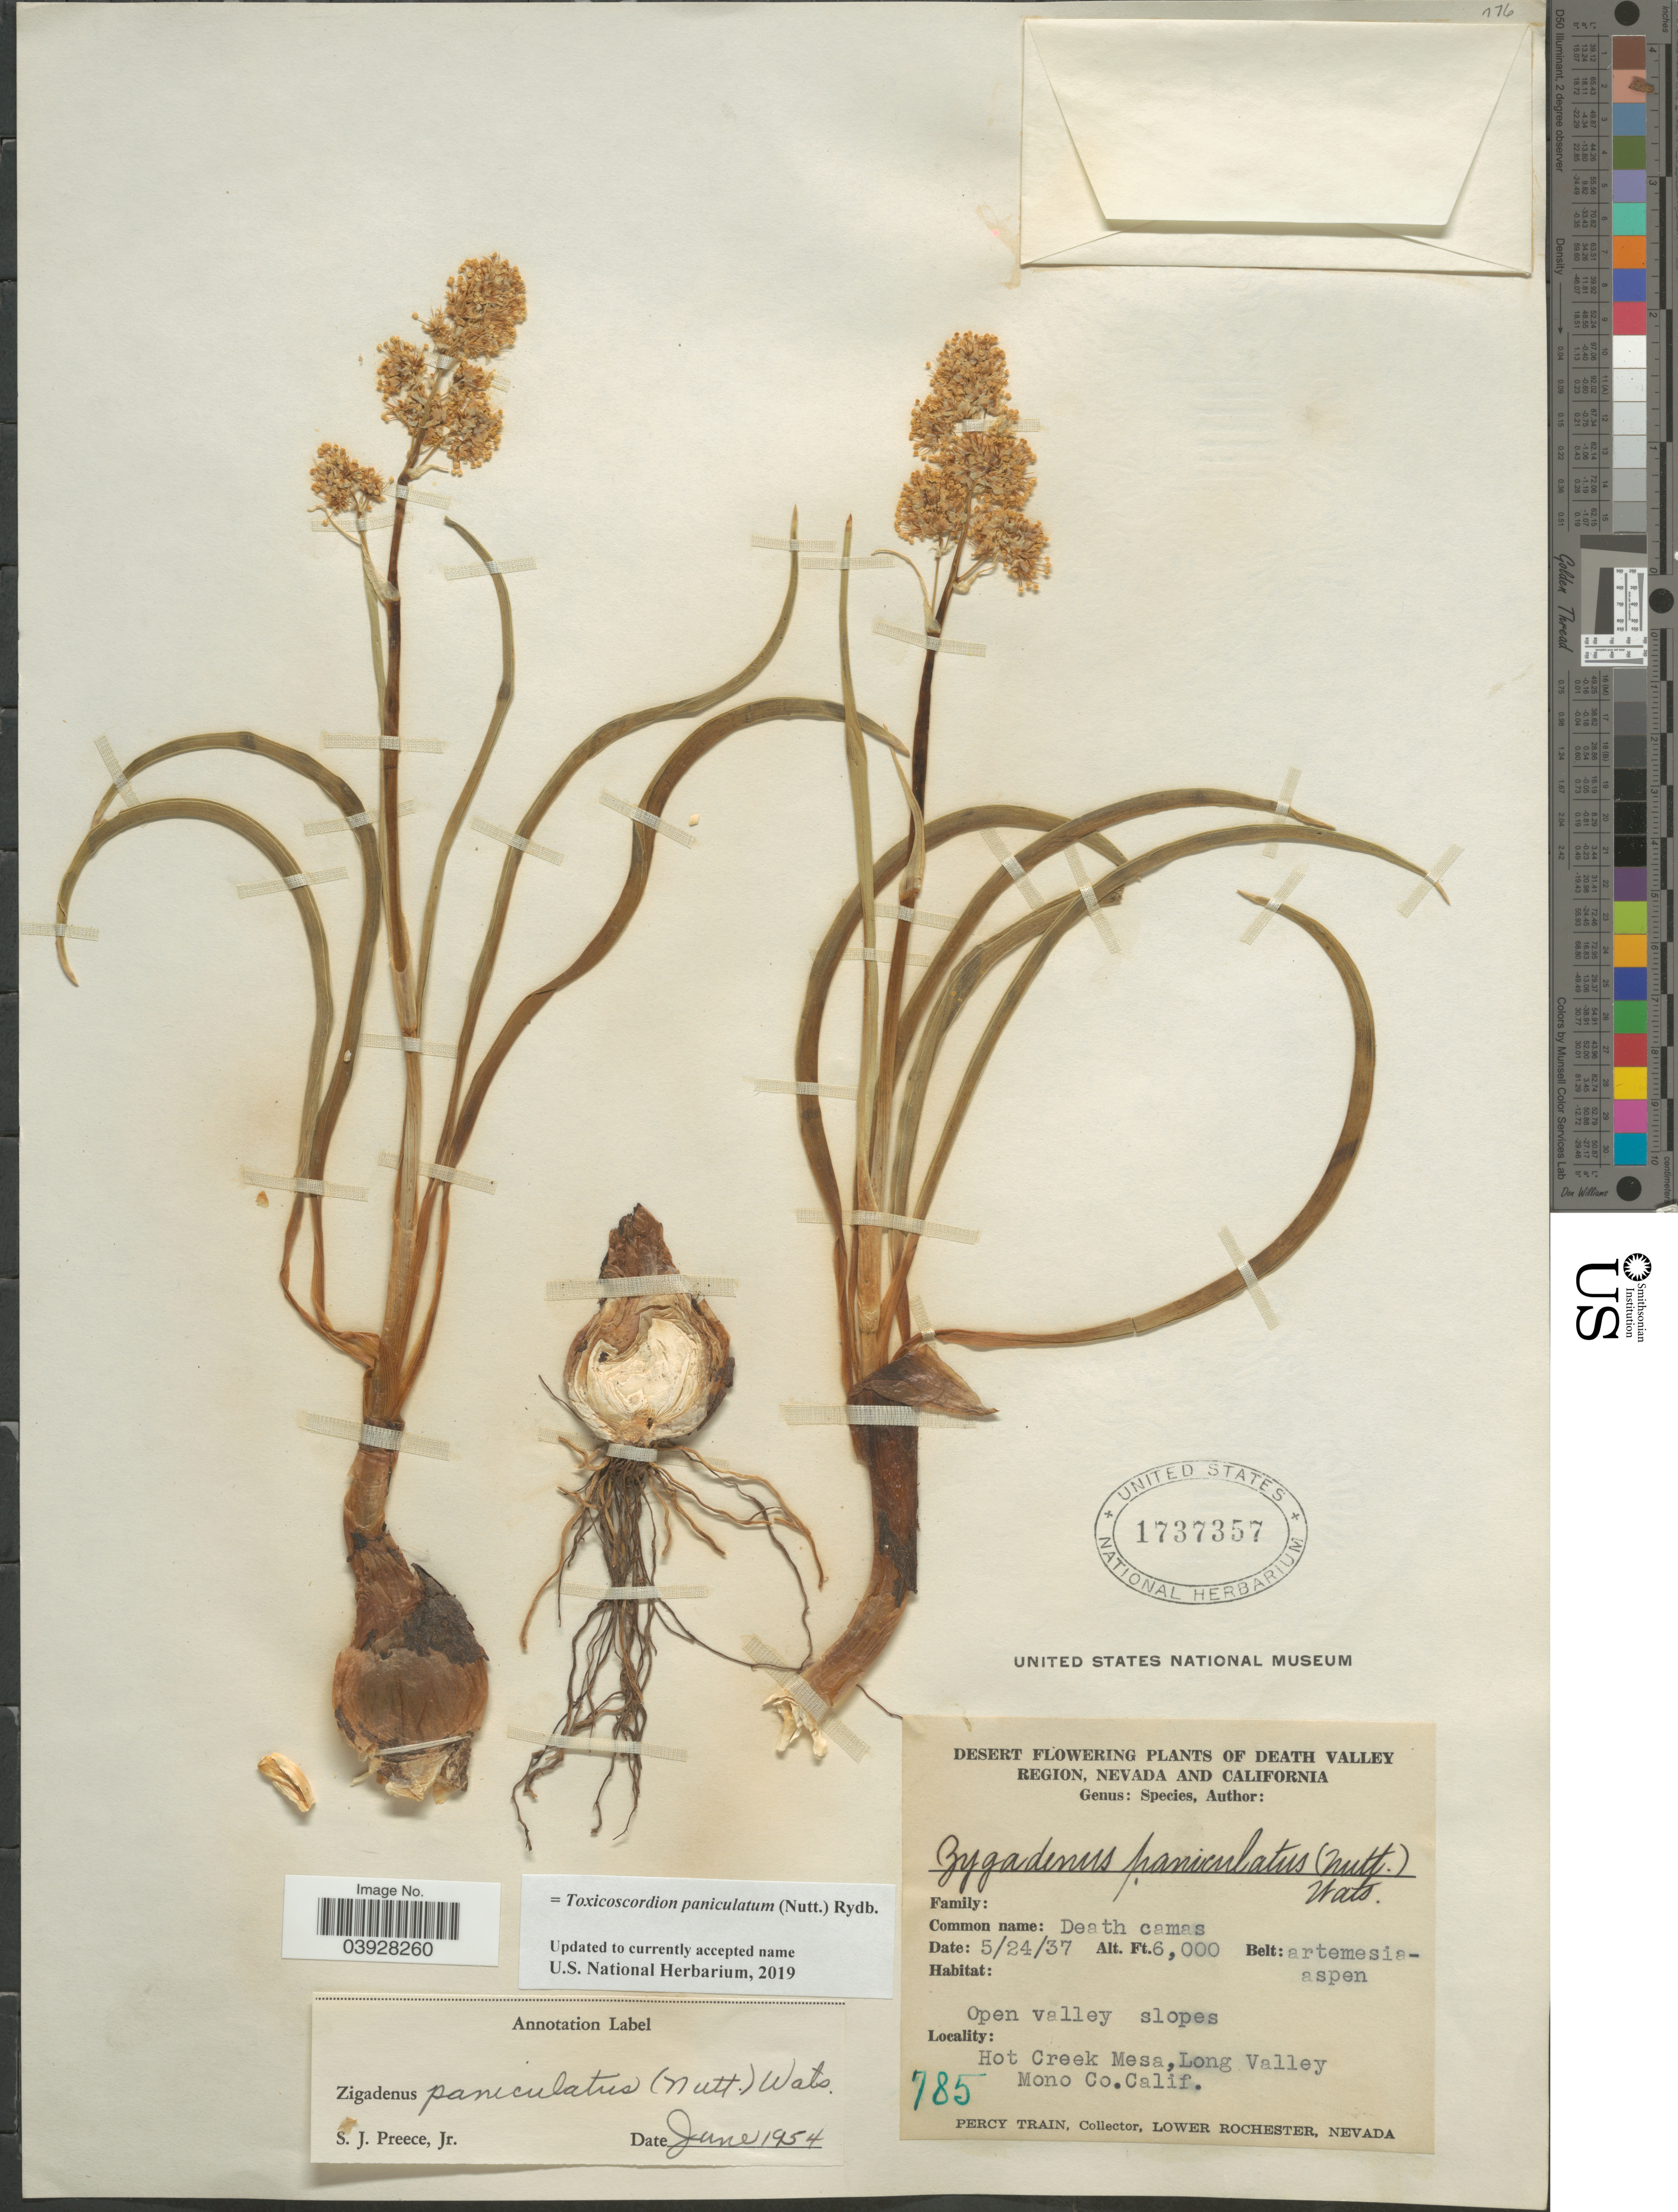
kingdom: Plantae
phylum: Tracheophyta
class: Liliopsida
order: Liliales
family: Melanthiaceae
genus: Toxicoscordion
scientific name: Toxicoscordion paniculatum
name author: (Nutt.) Rydb.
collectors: P. Train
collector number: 785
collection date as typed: Transcribed d/m/y: 24/5/37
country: United States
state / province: California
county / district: Mono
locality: Death Valley Region. Hot Creek Mesa, Long Valley, Mono Co.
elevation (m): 1829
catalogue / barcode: US 1737357